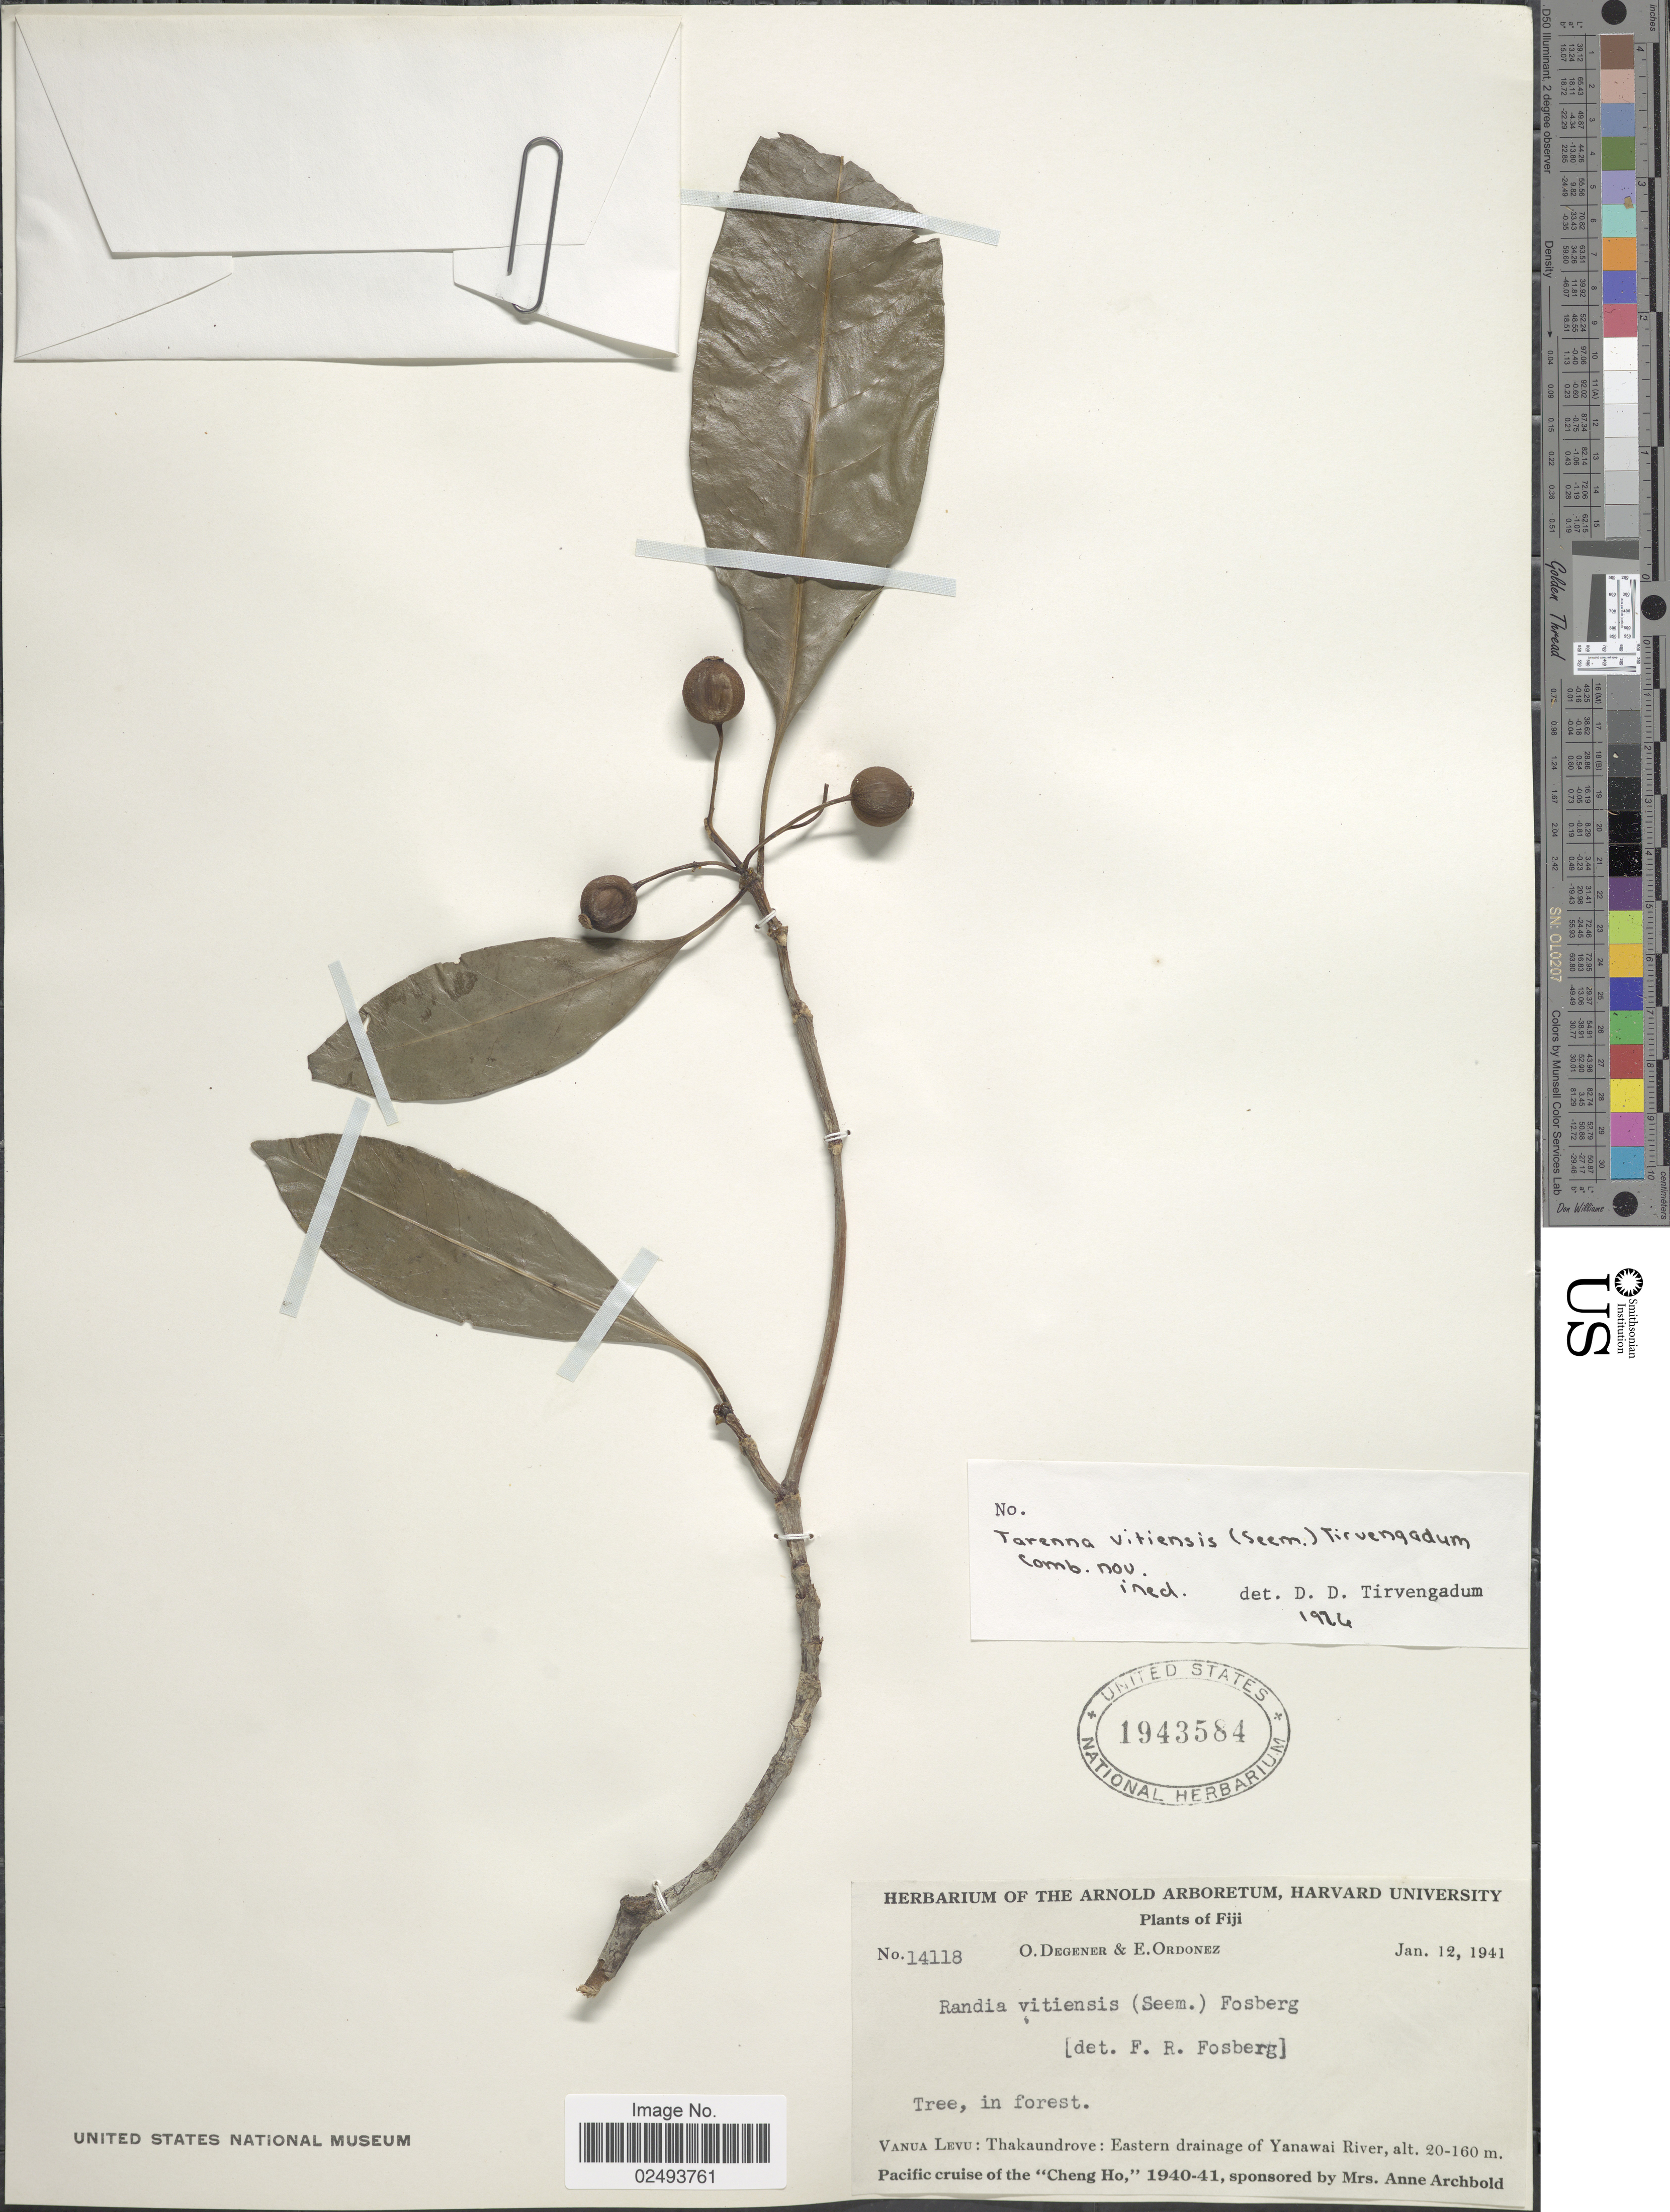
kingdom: Plantae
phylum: Tracheophyta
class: Magnoliopsida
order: Gentianales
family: Rubiaceae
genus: Tarenna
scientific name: Tarenna vitiensis (Seem.) Tirveng. comb. nov. ined.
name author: Craib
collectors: O. Degener & E. Ordonez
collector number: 14118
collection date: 1941-01-12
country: Fiji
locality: Vanua Levu: Thakaundrove: Eastern drainage of Yanawai River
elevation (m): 20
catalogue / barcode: US 1943584